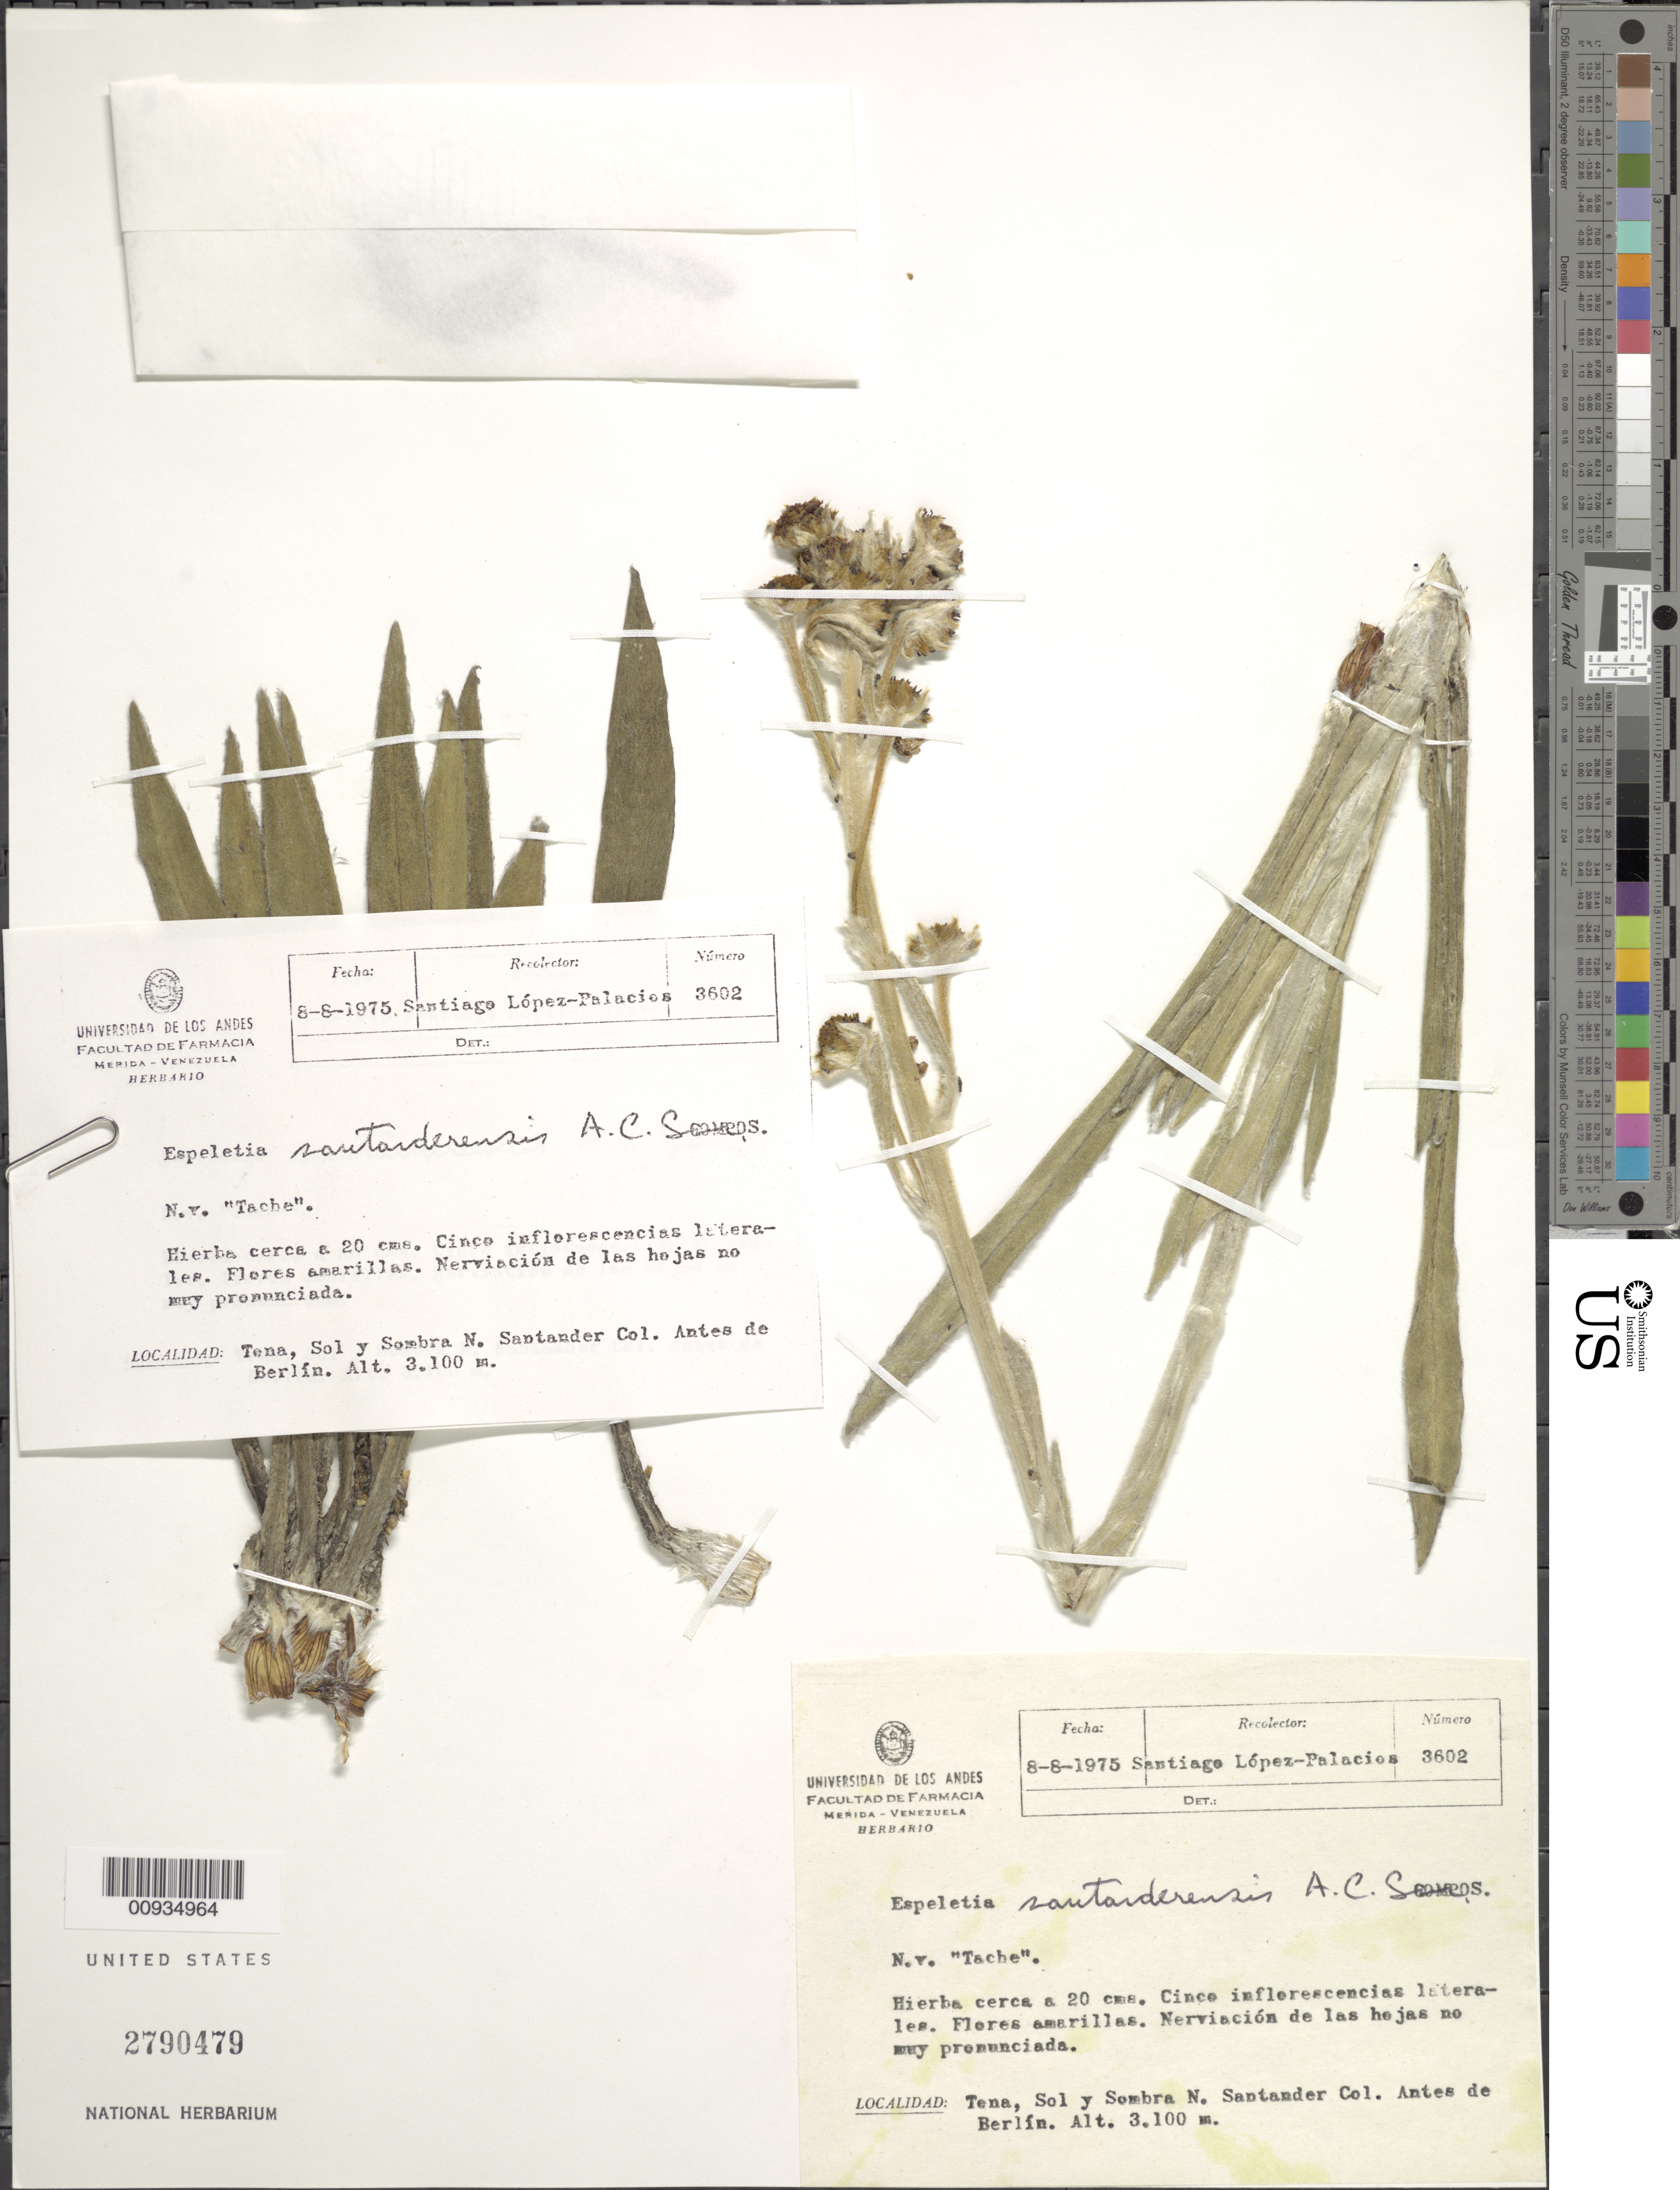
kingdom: Plantae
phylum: Tracheophyta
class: Magnoliopsida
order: Asterales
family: Asteraceae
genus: Espeletiopsis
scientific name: Espeletiopsis santanderensis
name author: (A.C. Sm.) Cuatrec.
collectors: S. López-Palacios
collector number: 3602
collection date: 1975-08-08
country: Colombia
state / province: Norte de Santander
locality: Tena, Sol y Sombra, N. Santander, Antes de Berlin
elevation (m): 3100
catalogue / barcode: US 2790479